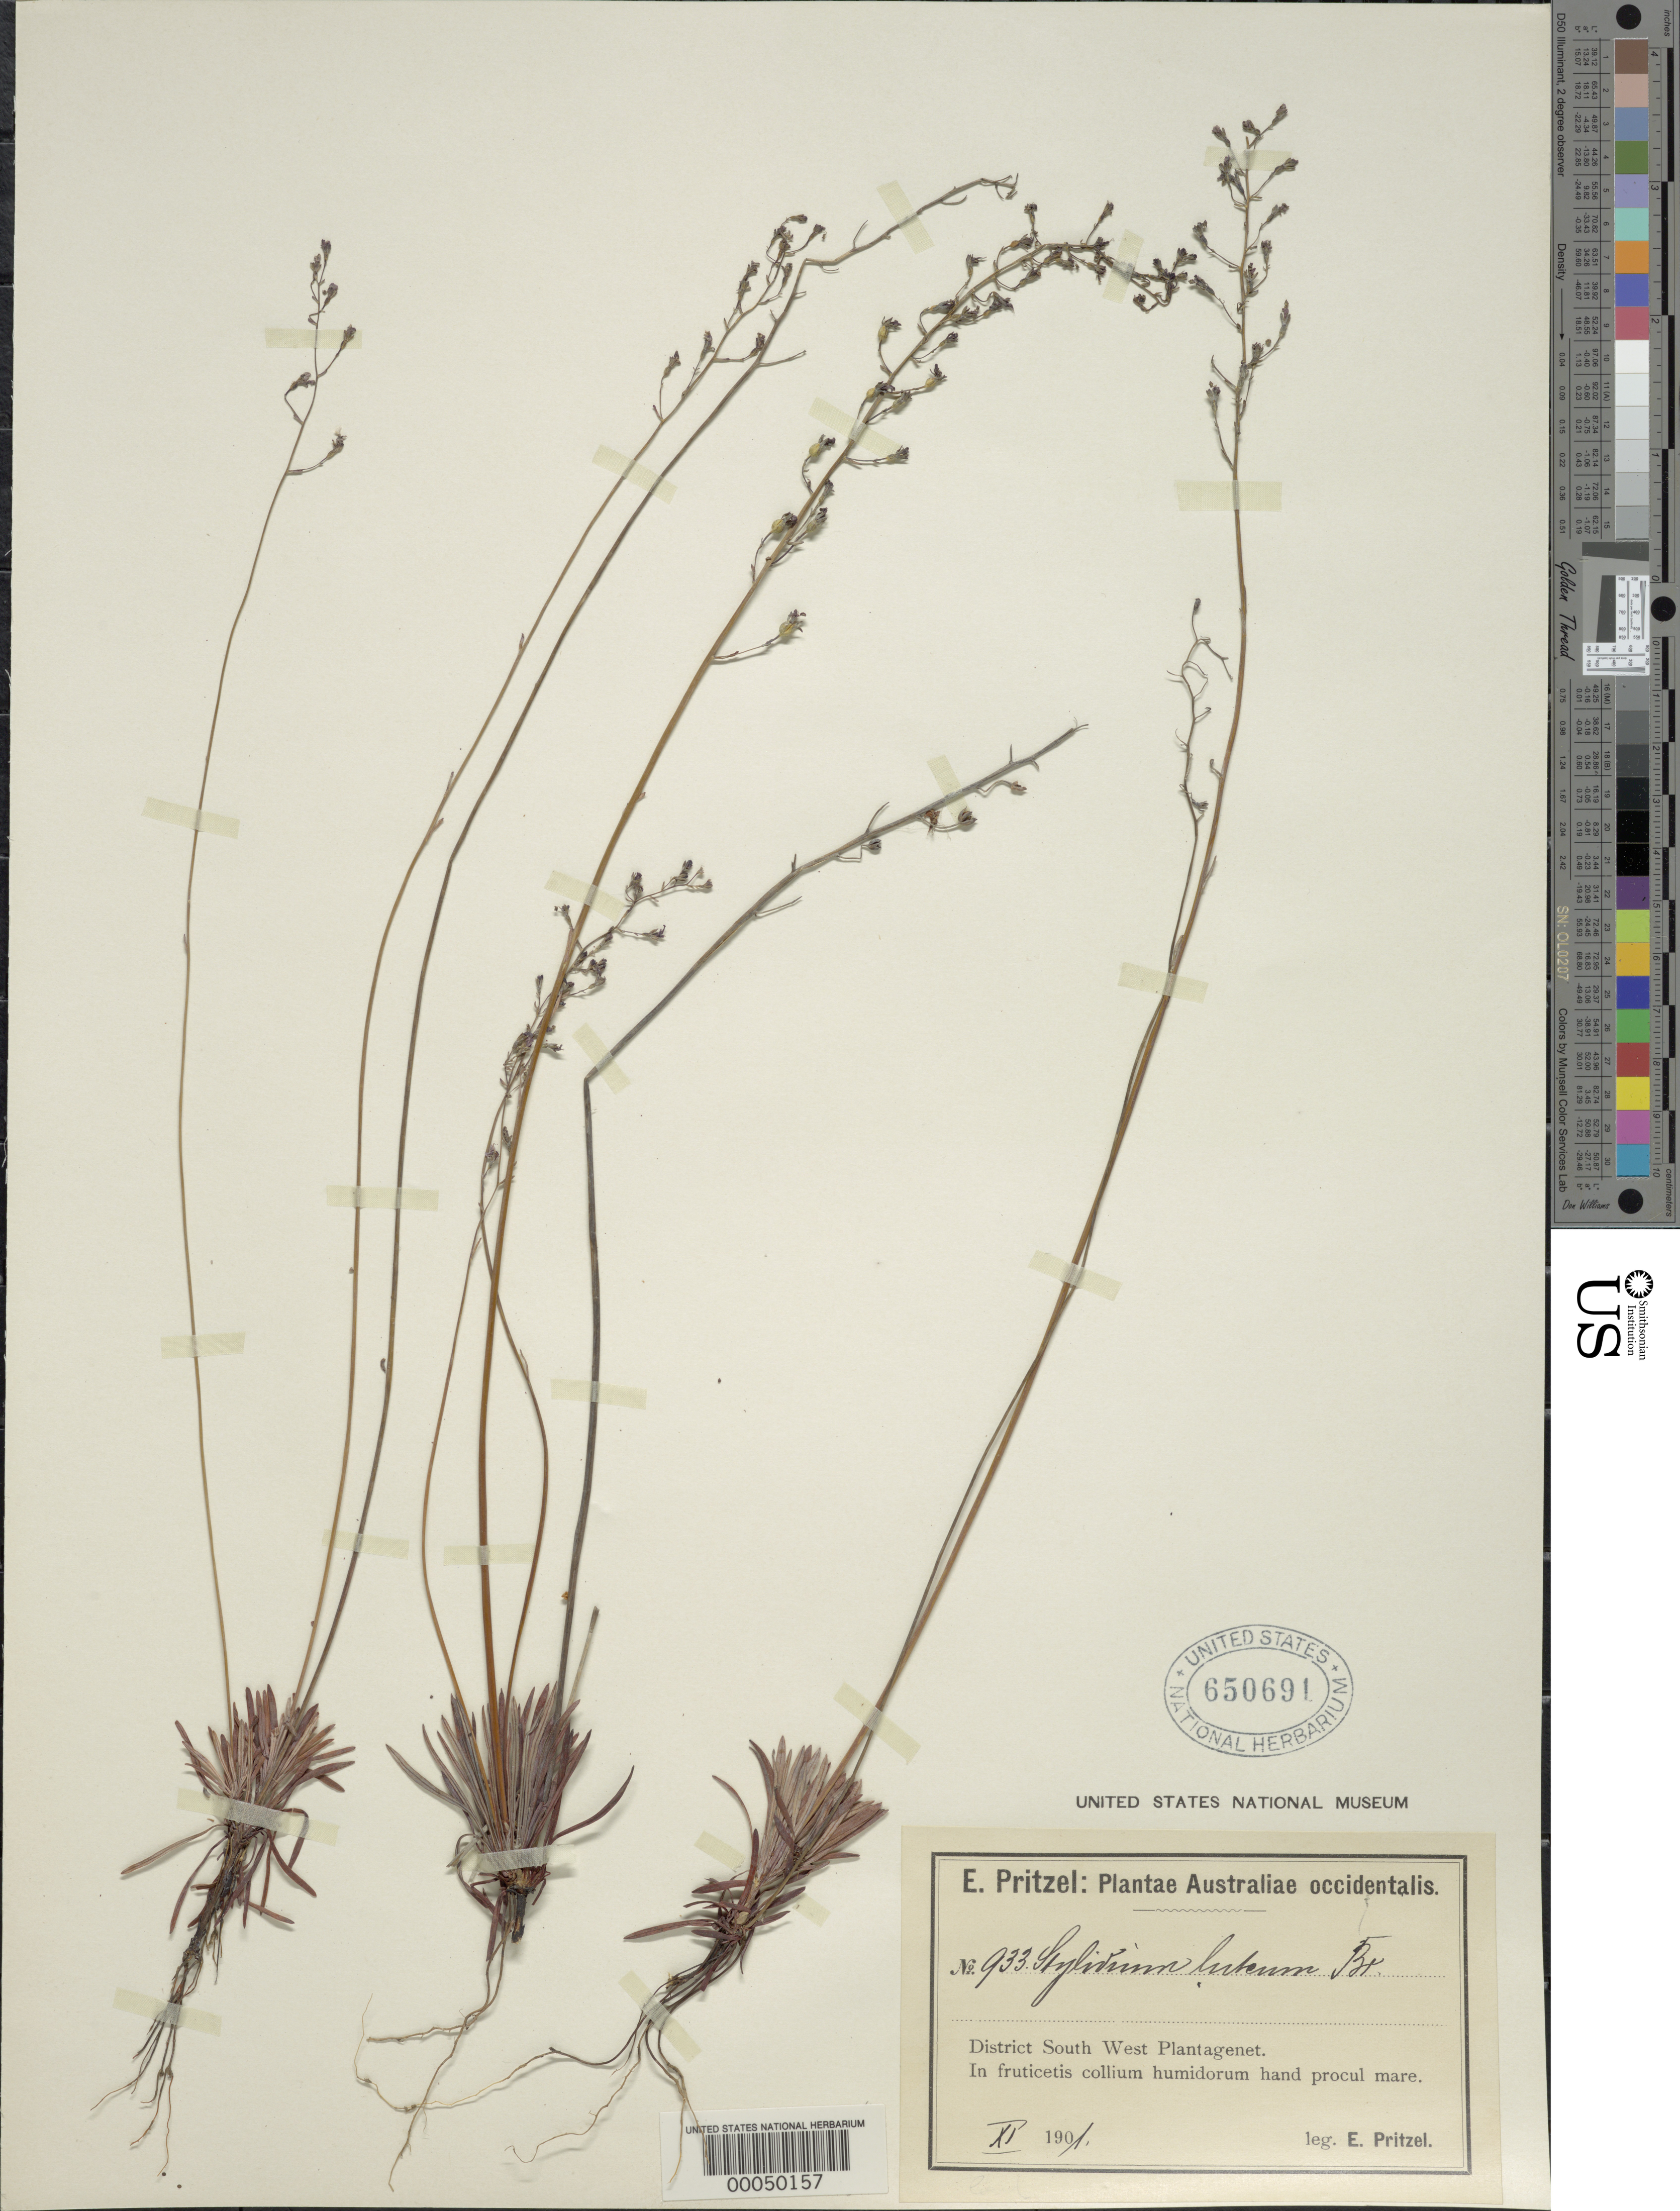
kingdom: Plantae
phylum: Tracheophyta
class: Magnoliopsida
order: Asterales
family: Stylidiaceae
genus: Stylidium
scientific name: Stylidium luteum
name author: R. Br.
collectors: E. G. Pritzel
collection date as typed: Nov 1901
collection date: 1901-11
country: Australia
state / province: Western Australia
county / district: Plantagenet ?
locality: South west plantagenet dist.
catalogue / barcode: US 650691